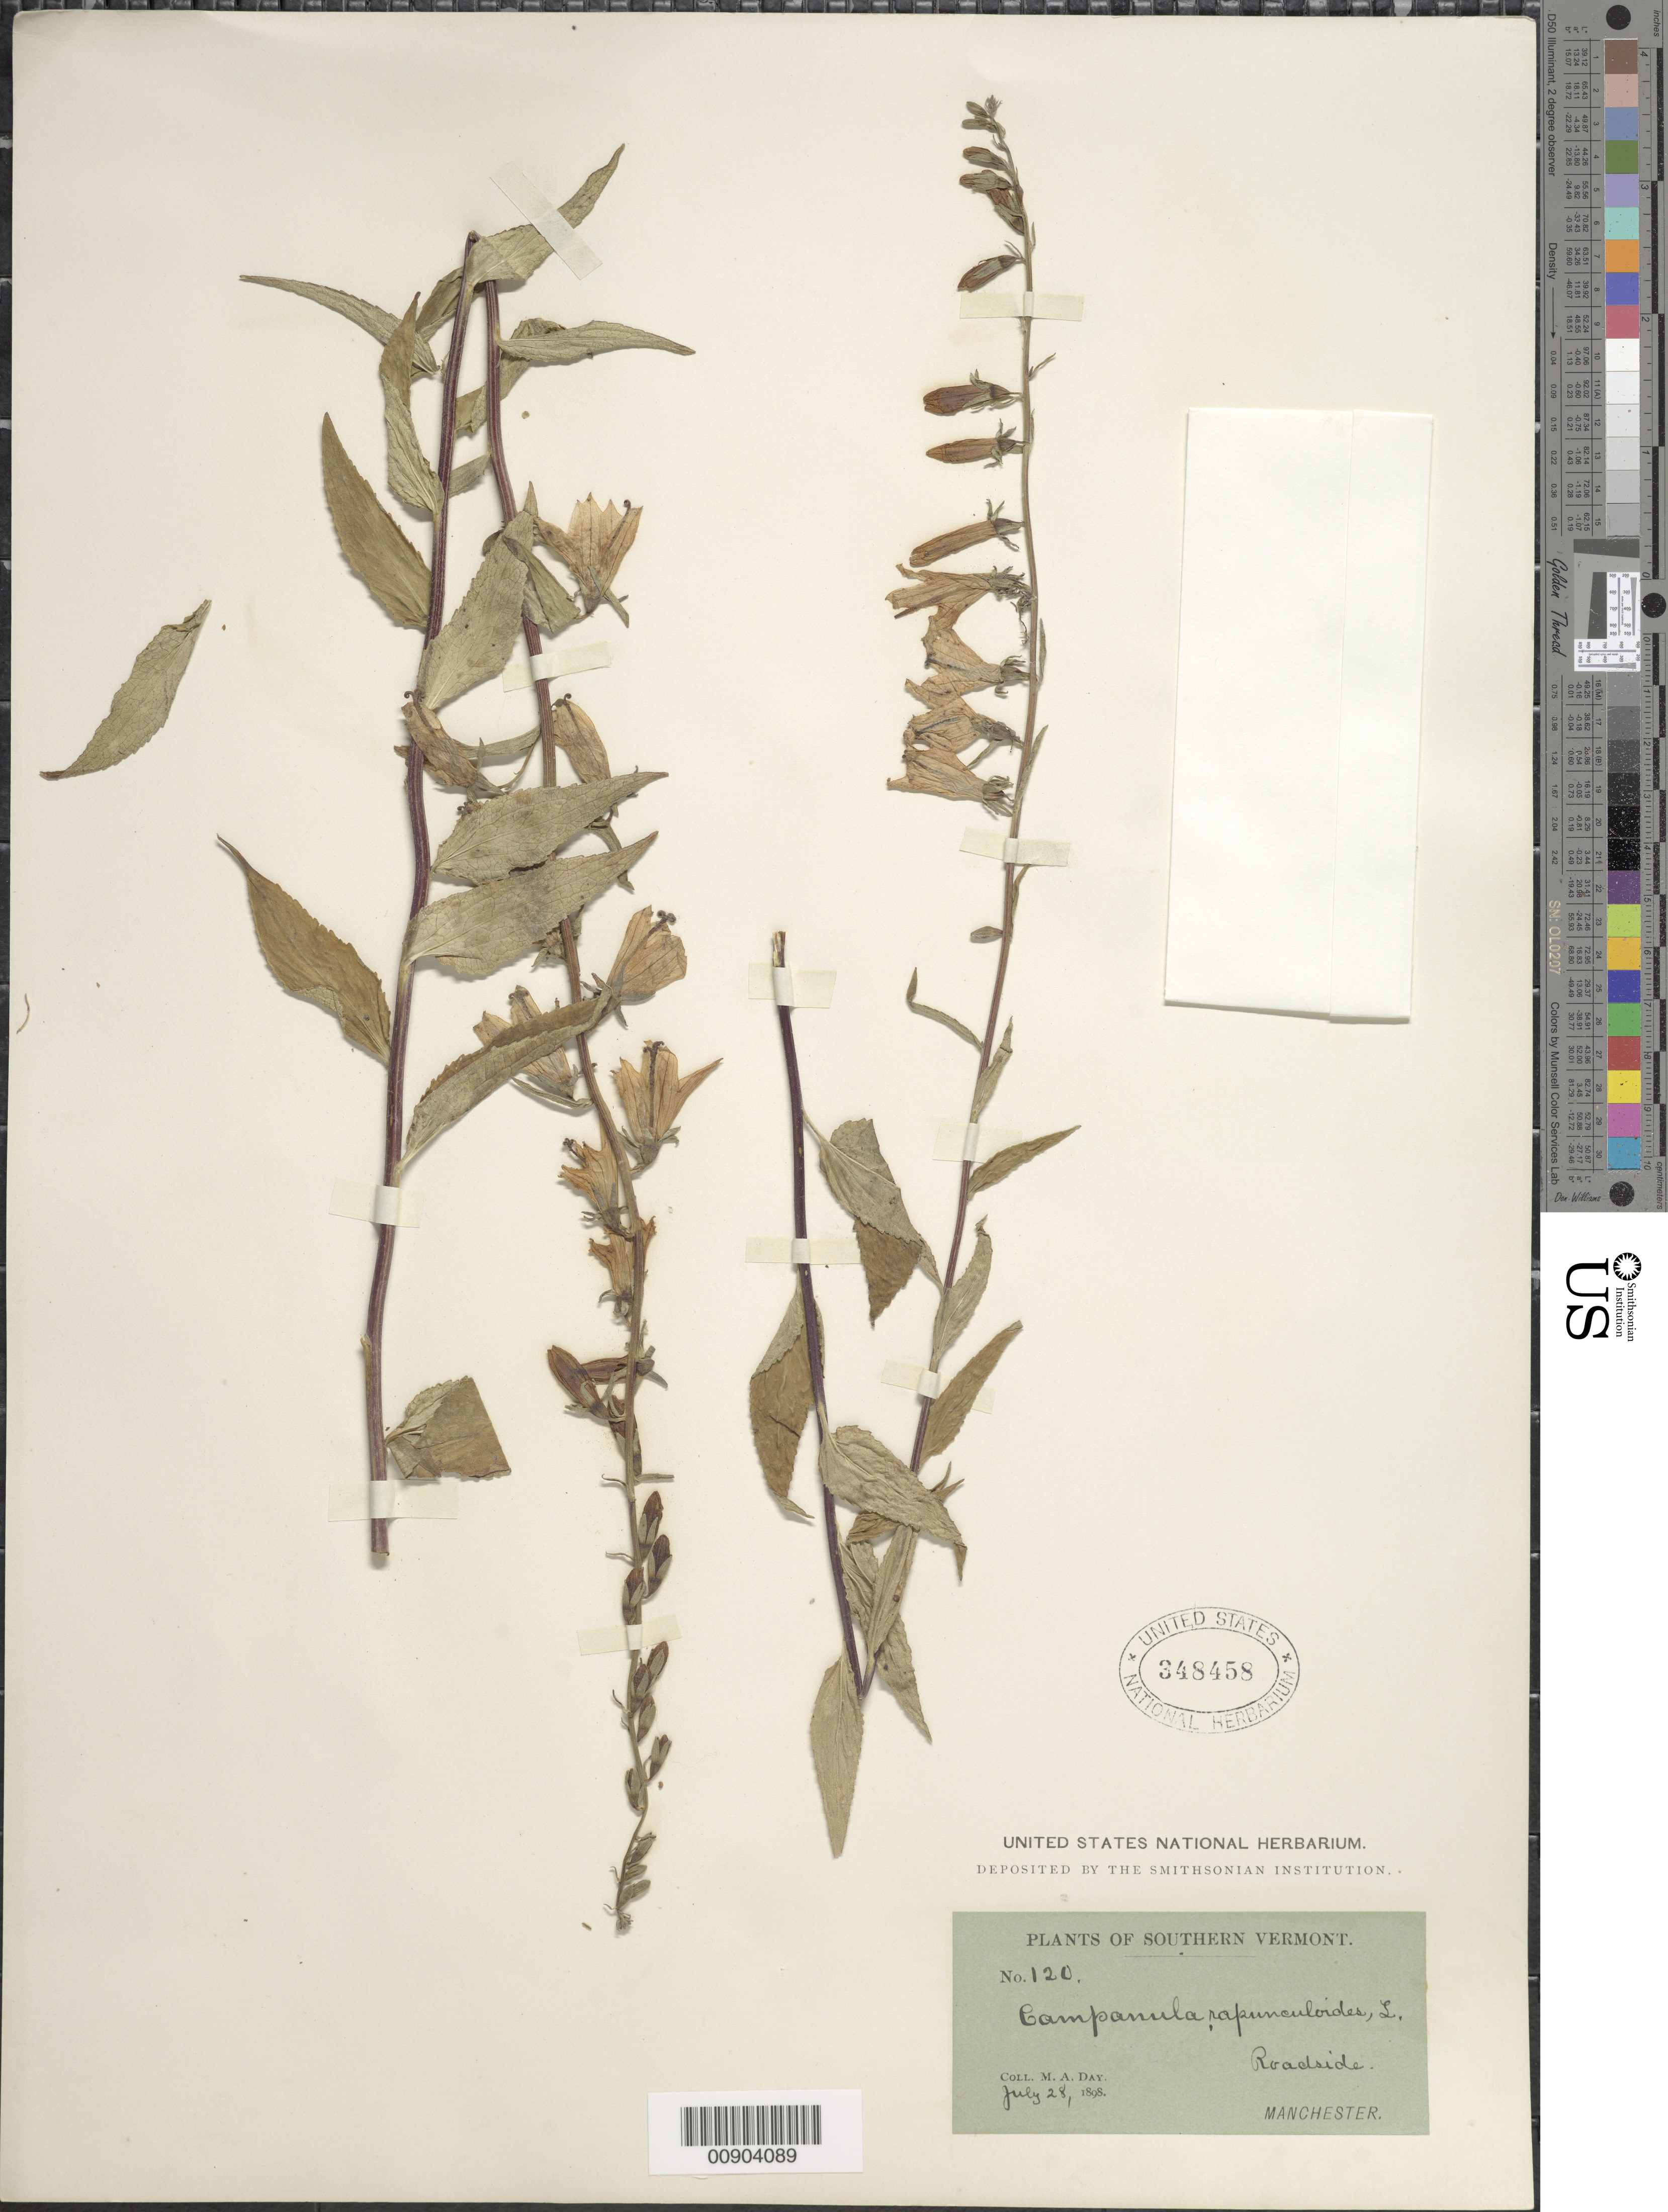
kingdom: Plantae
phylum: Tracheophyta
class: Magnoliopsida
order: Asterales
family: Campanulaceae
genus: Campanula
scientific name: Campanula rapunculoides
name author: L.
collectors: M. Day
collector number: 120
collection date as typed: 28 Jul 1898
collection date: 1898-07-28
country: United States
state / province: Vermont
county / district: Bennington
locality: Manchester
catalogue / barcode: US 348458